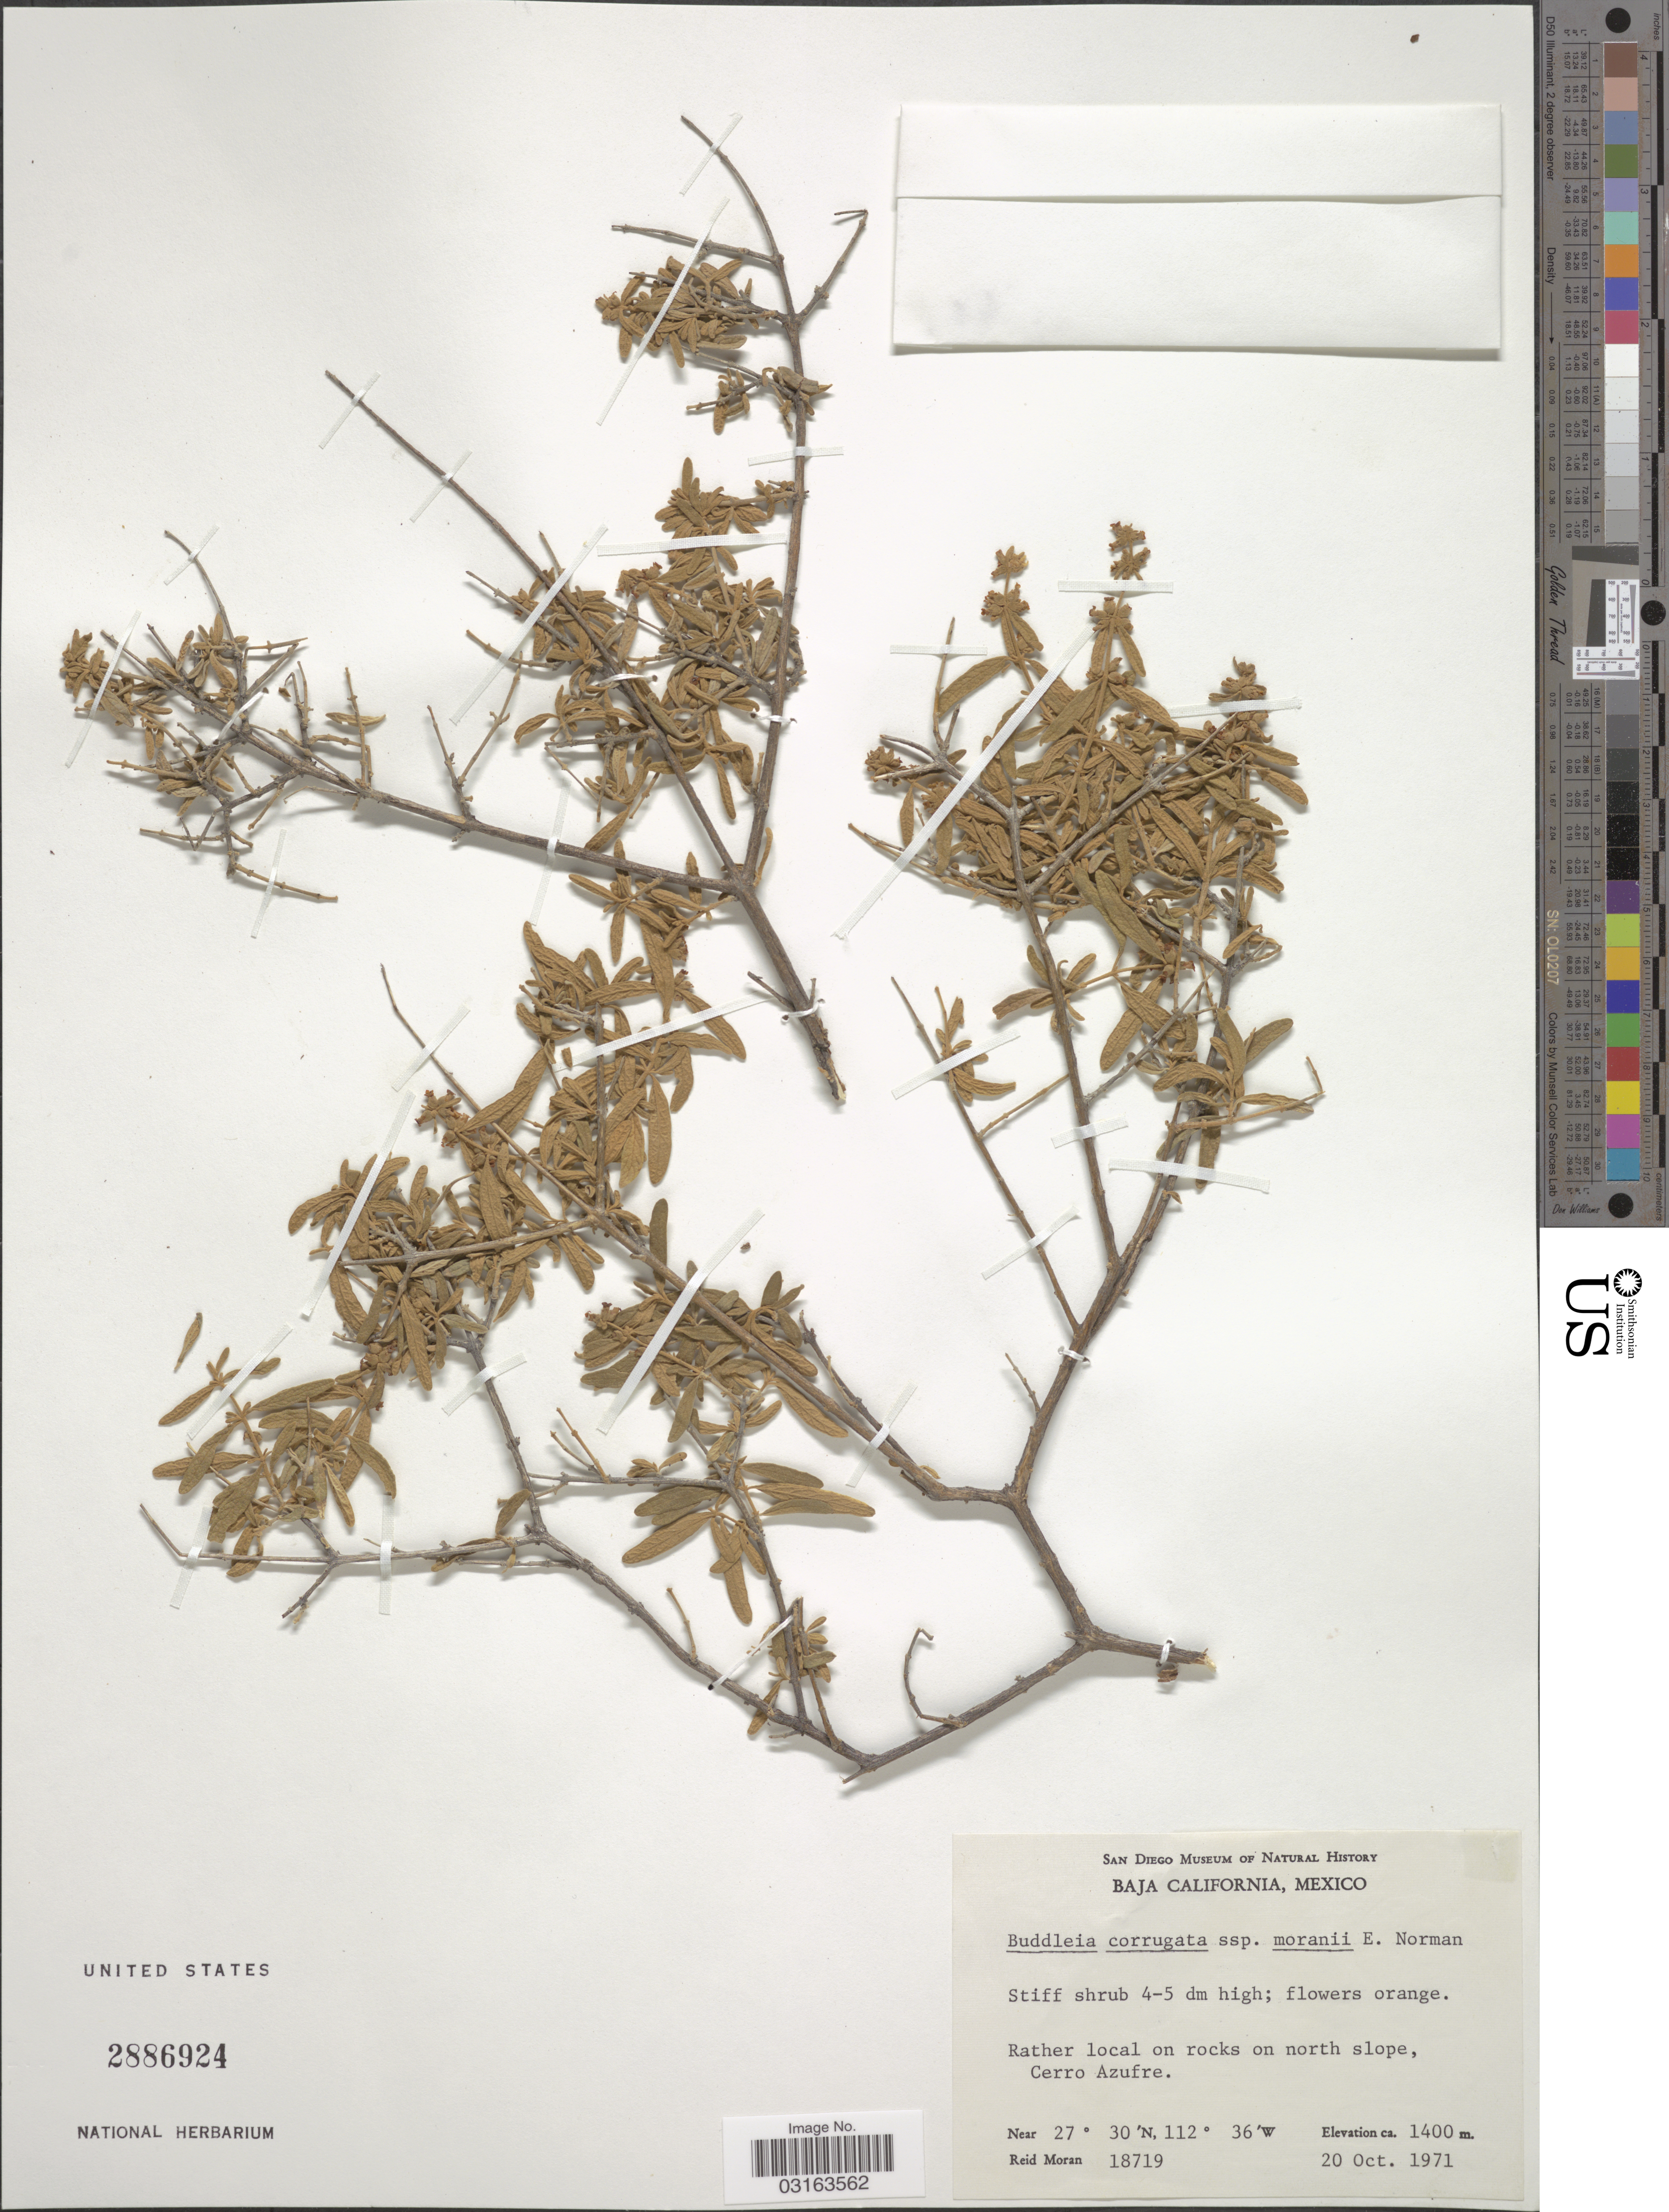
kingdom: Plantae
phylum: Tracheophyta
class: Magnoliopsida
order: Lamiales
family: Scrophulariaceae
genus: Buddleja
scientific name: Buddleja corrugata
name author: M.E. Jones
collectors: R. V. Moran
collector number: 18719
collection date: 1971-10-20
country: Mexico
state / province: Baja California Sur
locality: North slope, Cerro Azufre.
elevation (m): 1400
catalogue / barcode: US 2886924